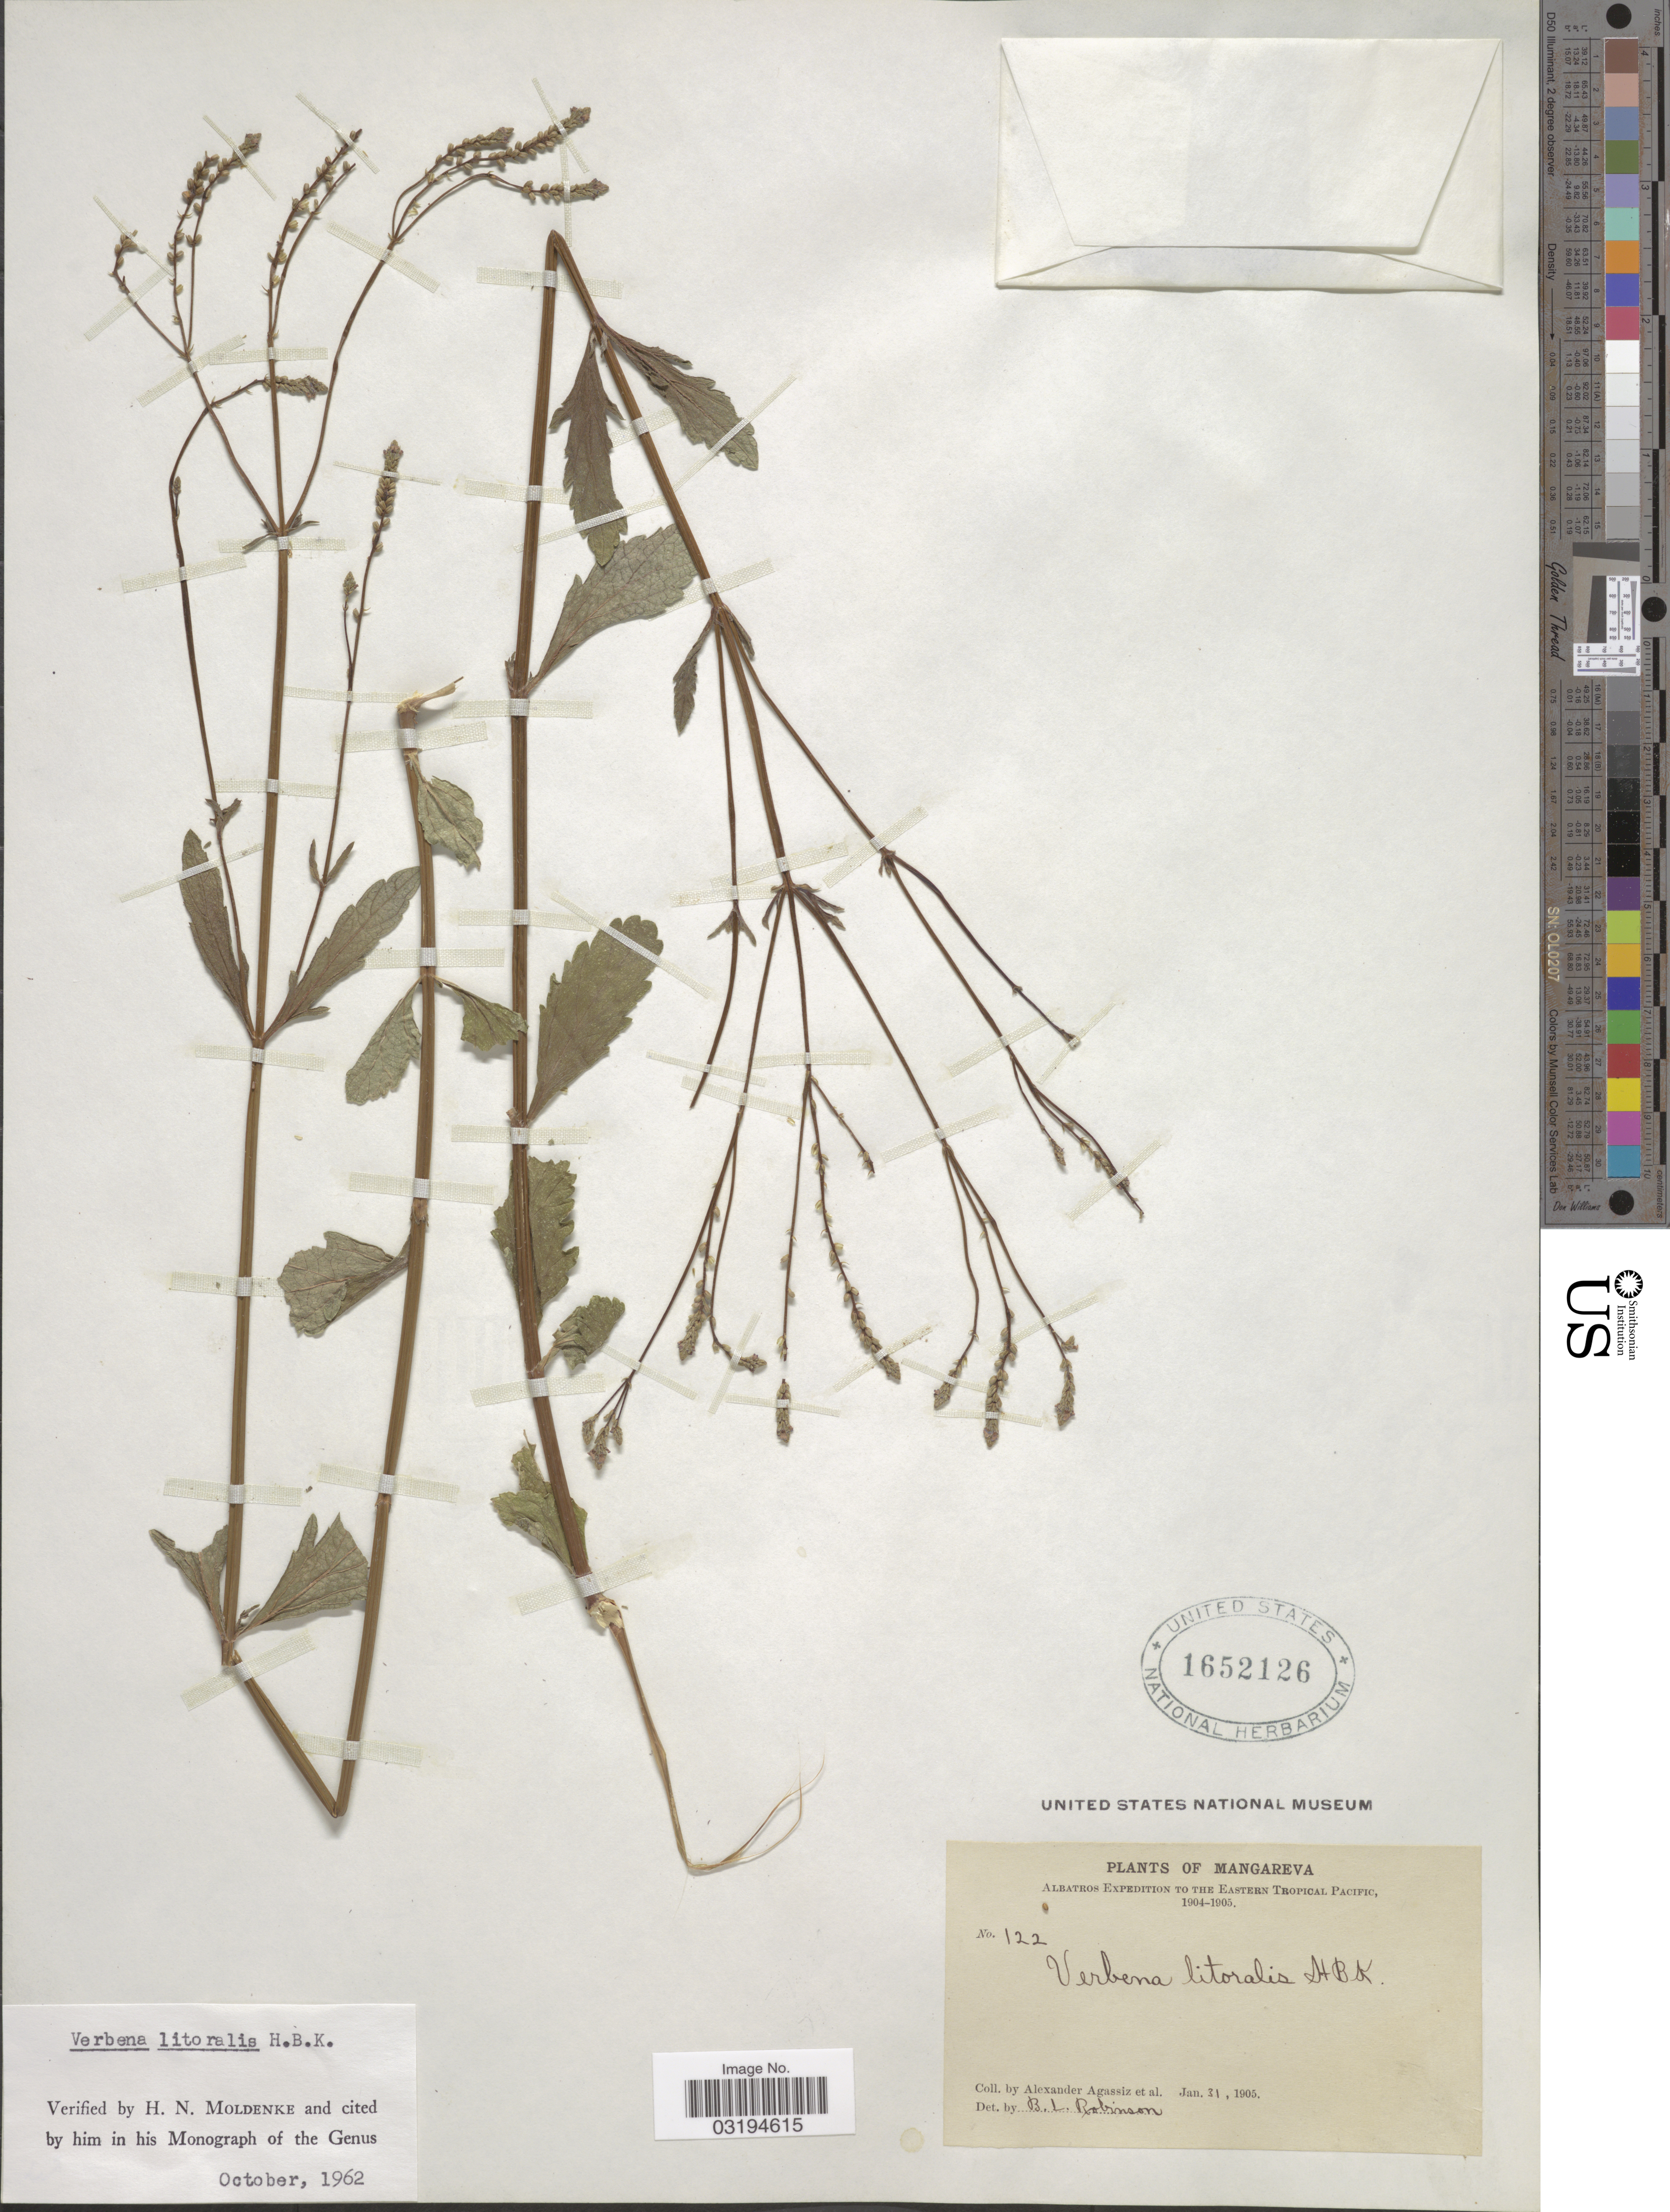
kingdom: Plantae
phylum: Tracheophyta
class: Magnoliopsida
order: Lamiales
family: Verbenaceae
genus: Verbena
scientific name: Verbena litoralis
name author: Kunth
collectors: A. E. Agassiz & et al.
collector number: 122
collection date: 1905-01-31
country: French Polynesia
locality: Mangareva. The Eastern Tropical Pacific.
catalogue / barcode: US 1652126